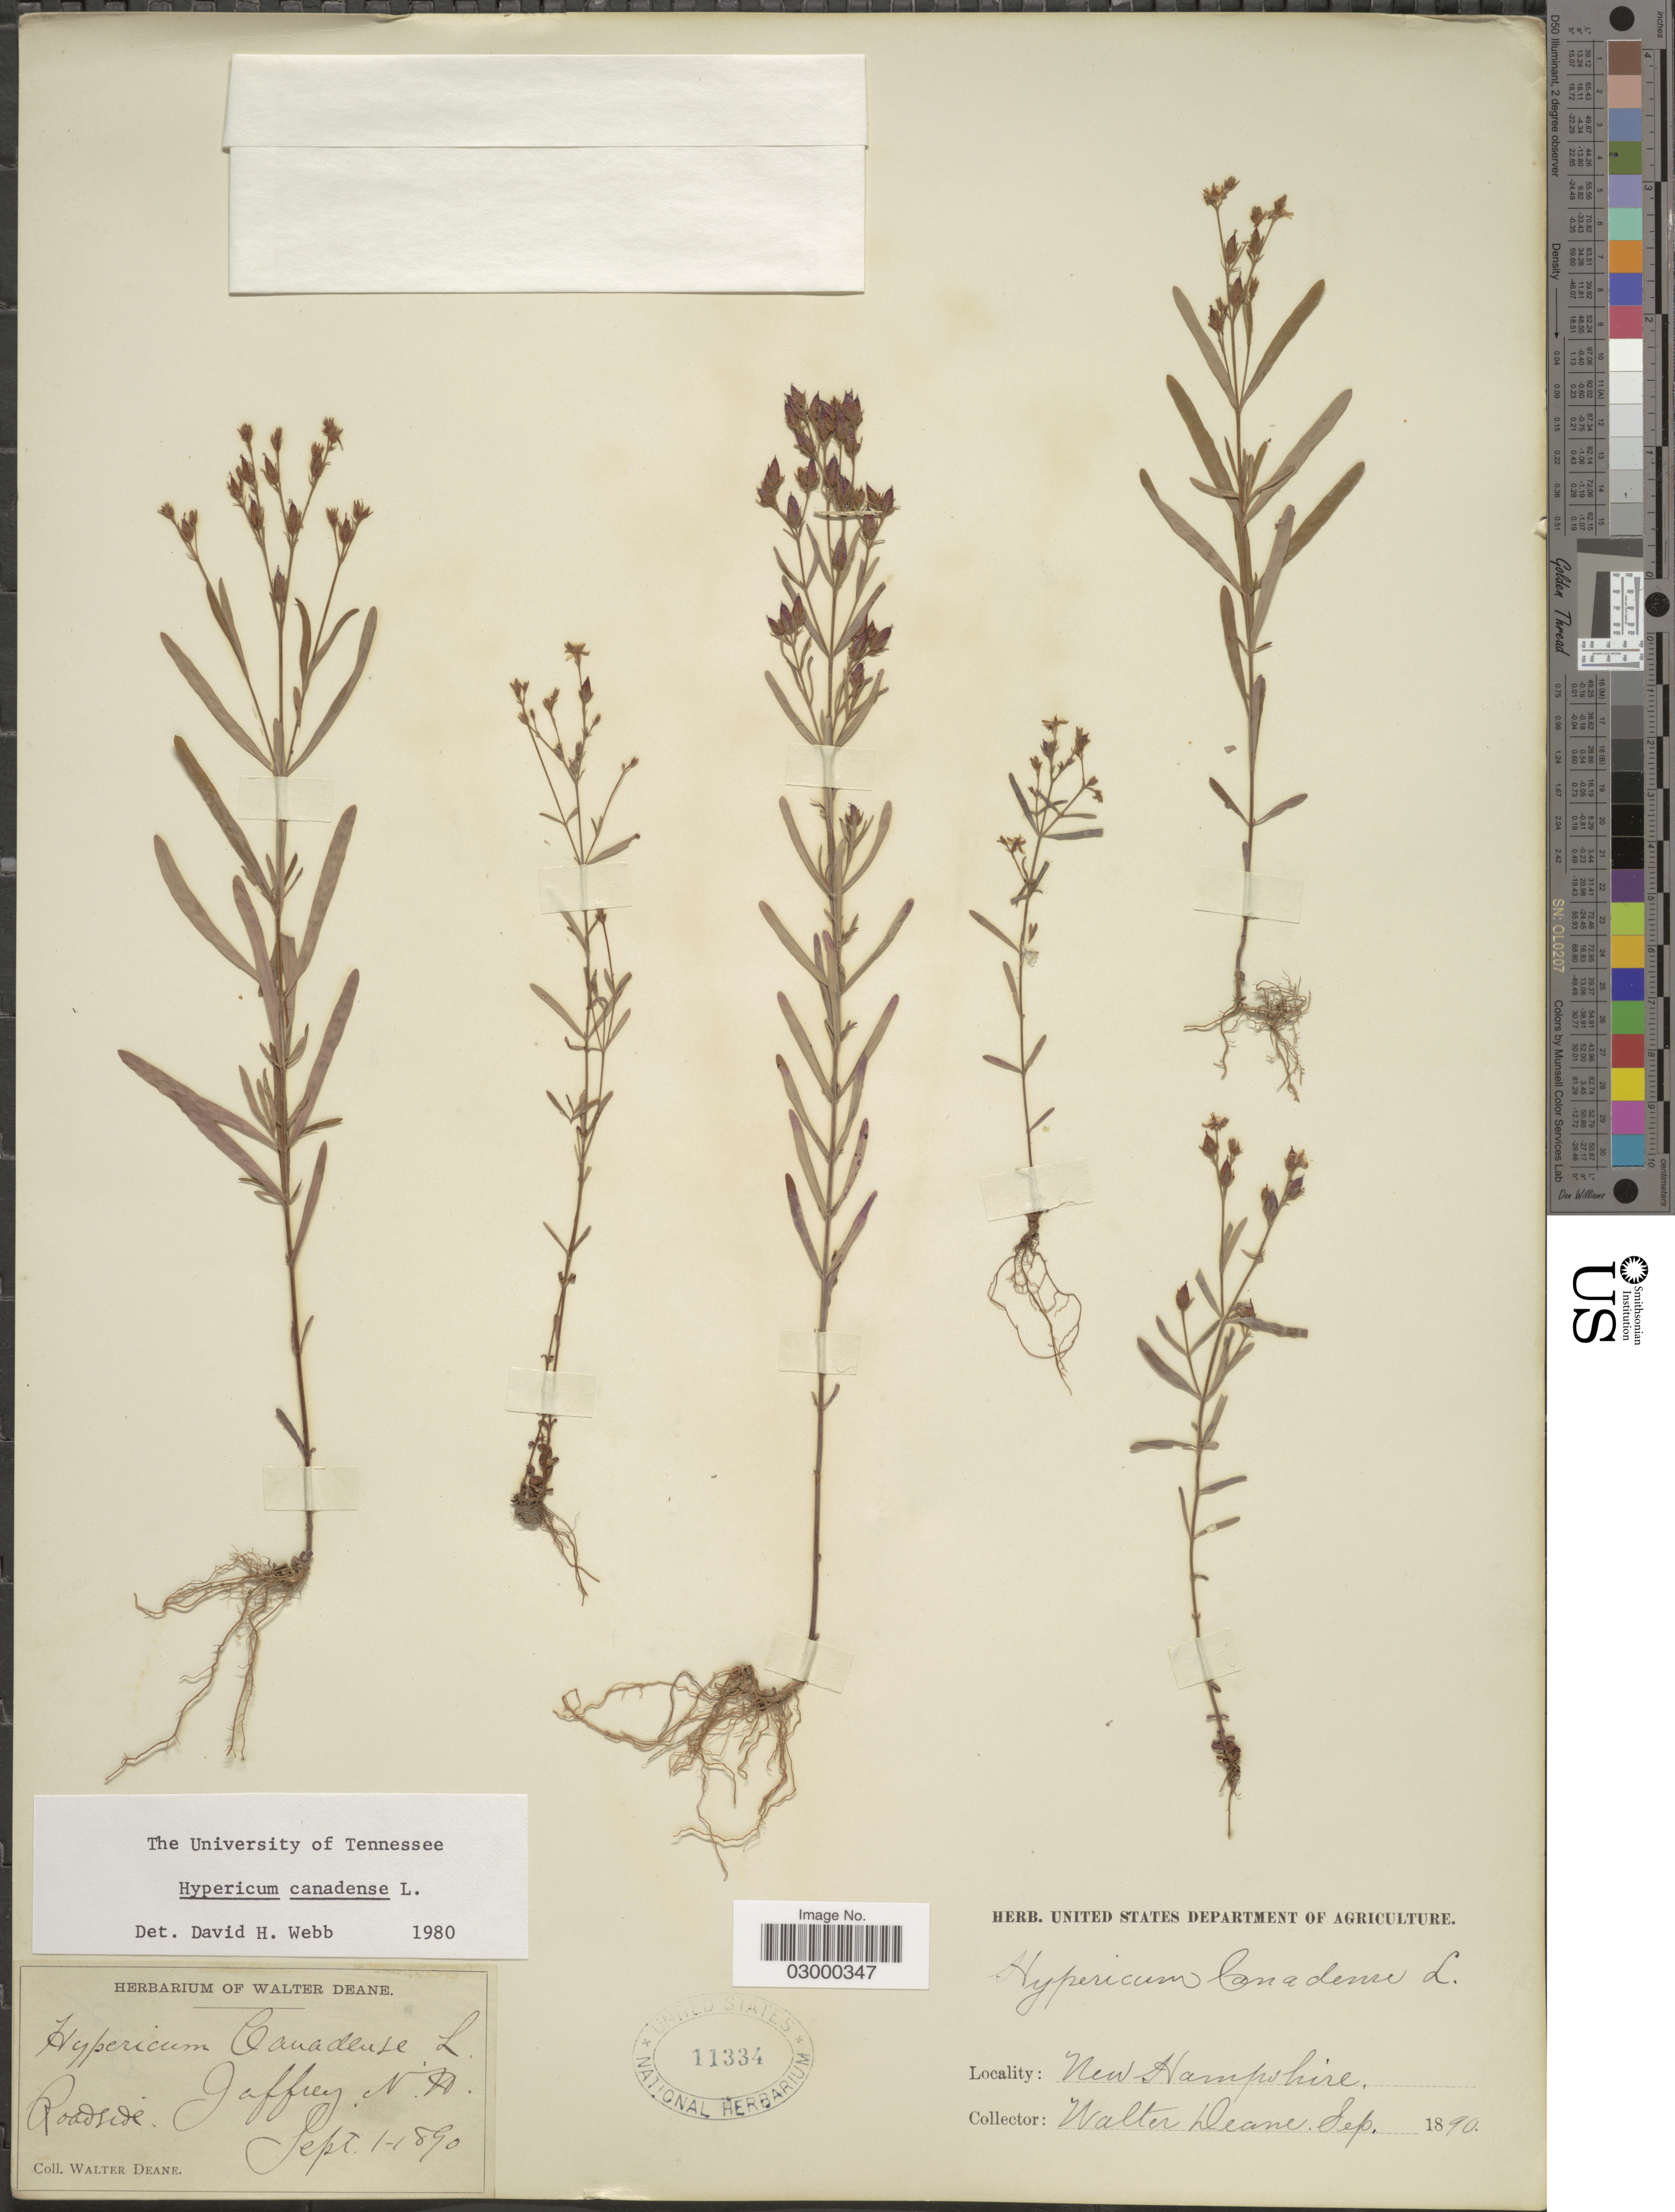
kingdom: Plantae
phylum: Tracheophyta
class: Magnoliopsida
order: Malpighiales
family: Hypericaceae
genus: Hypericum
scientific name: Hypericum canadense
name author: L.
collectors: W. Deane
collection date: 1890-09-01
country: United States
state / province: New Hampshire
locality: Roadside, Jaffrey.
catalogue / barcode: US 11334